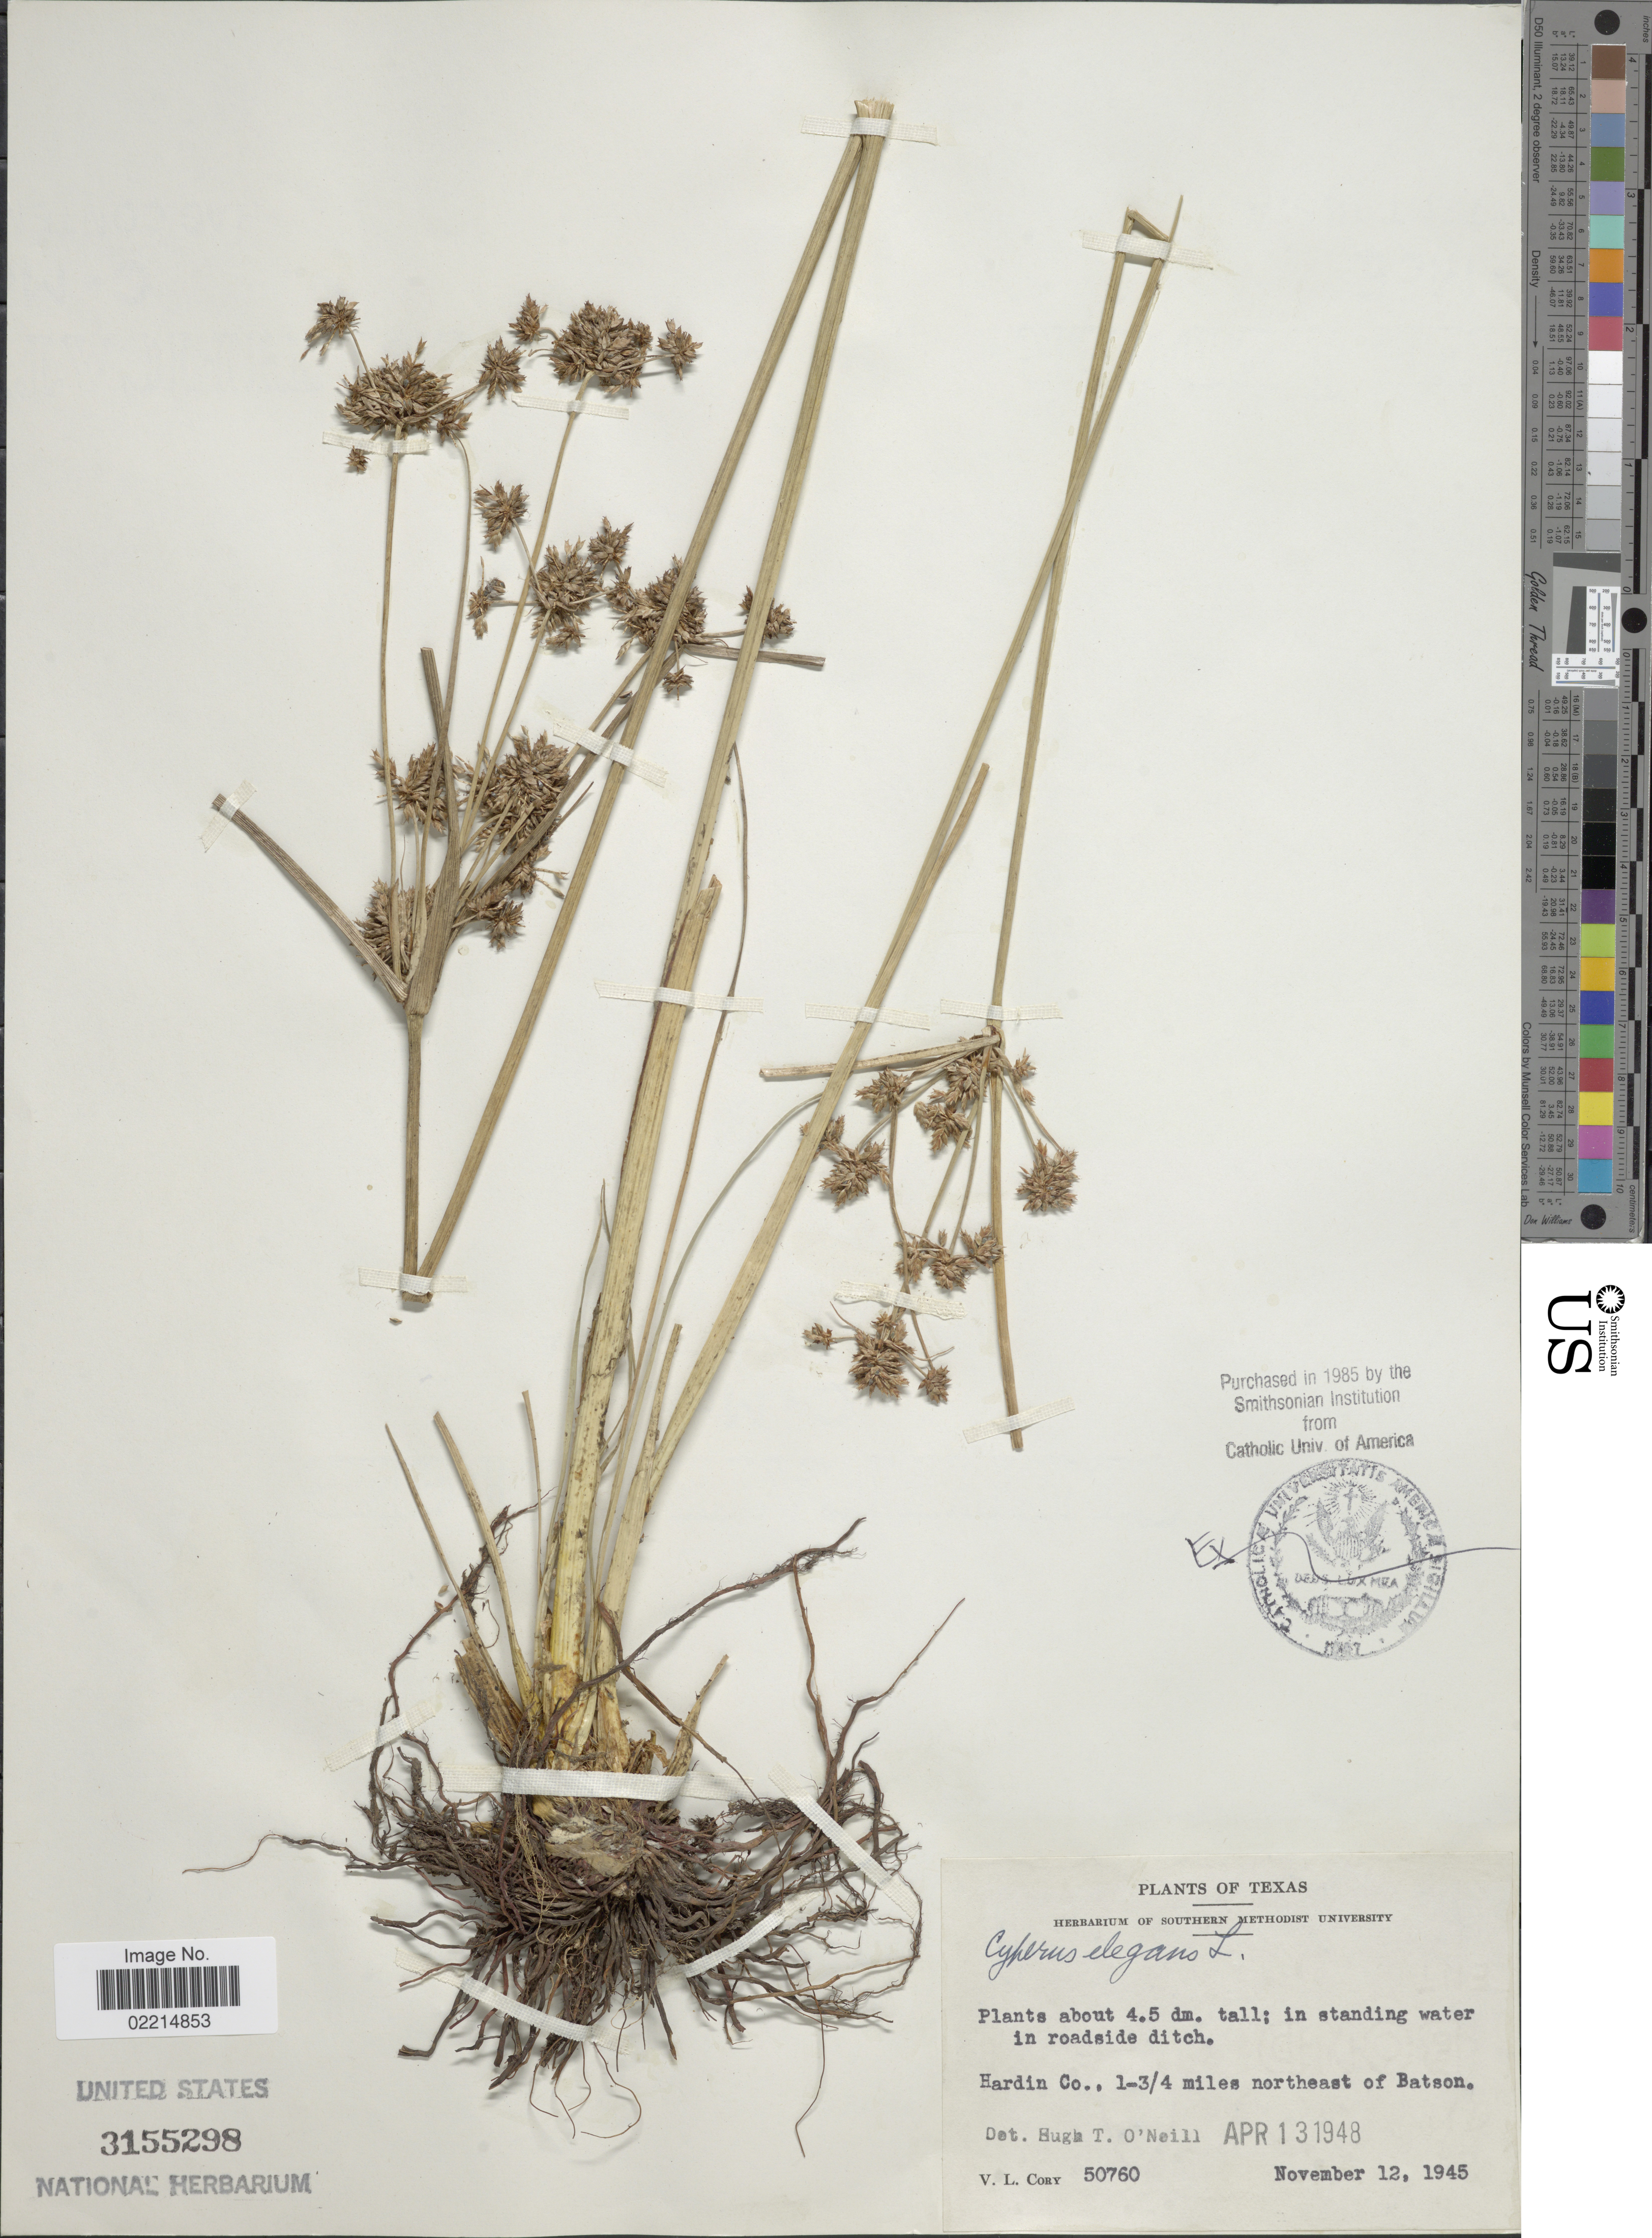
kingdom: Plantae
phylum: Tracheophyta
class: Liliopsida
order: Poales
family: Cyperaceae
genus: Cyperus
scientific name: Cyperus elegans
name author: L.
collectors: V. Cory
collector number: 50760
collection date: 1945-11-12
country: United States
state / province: Texas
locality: In standing water in roadside ditch, Hardin Co., 1-3/4 miles northeast of Batson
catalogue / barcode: US 3155298